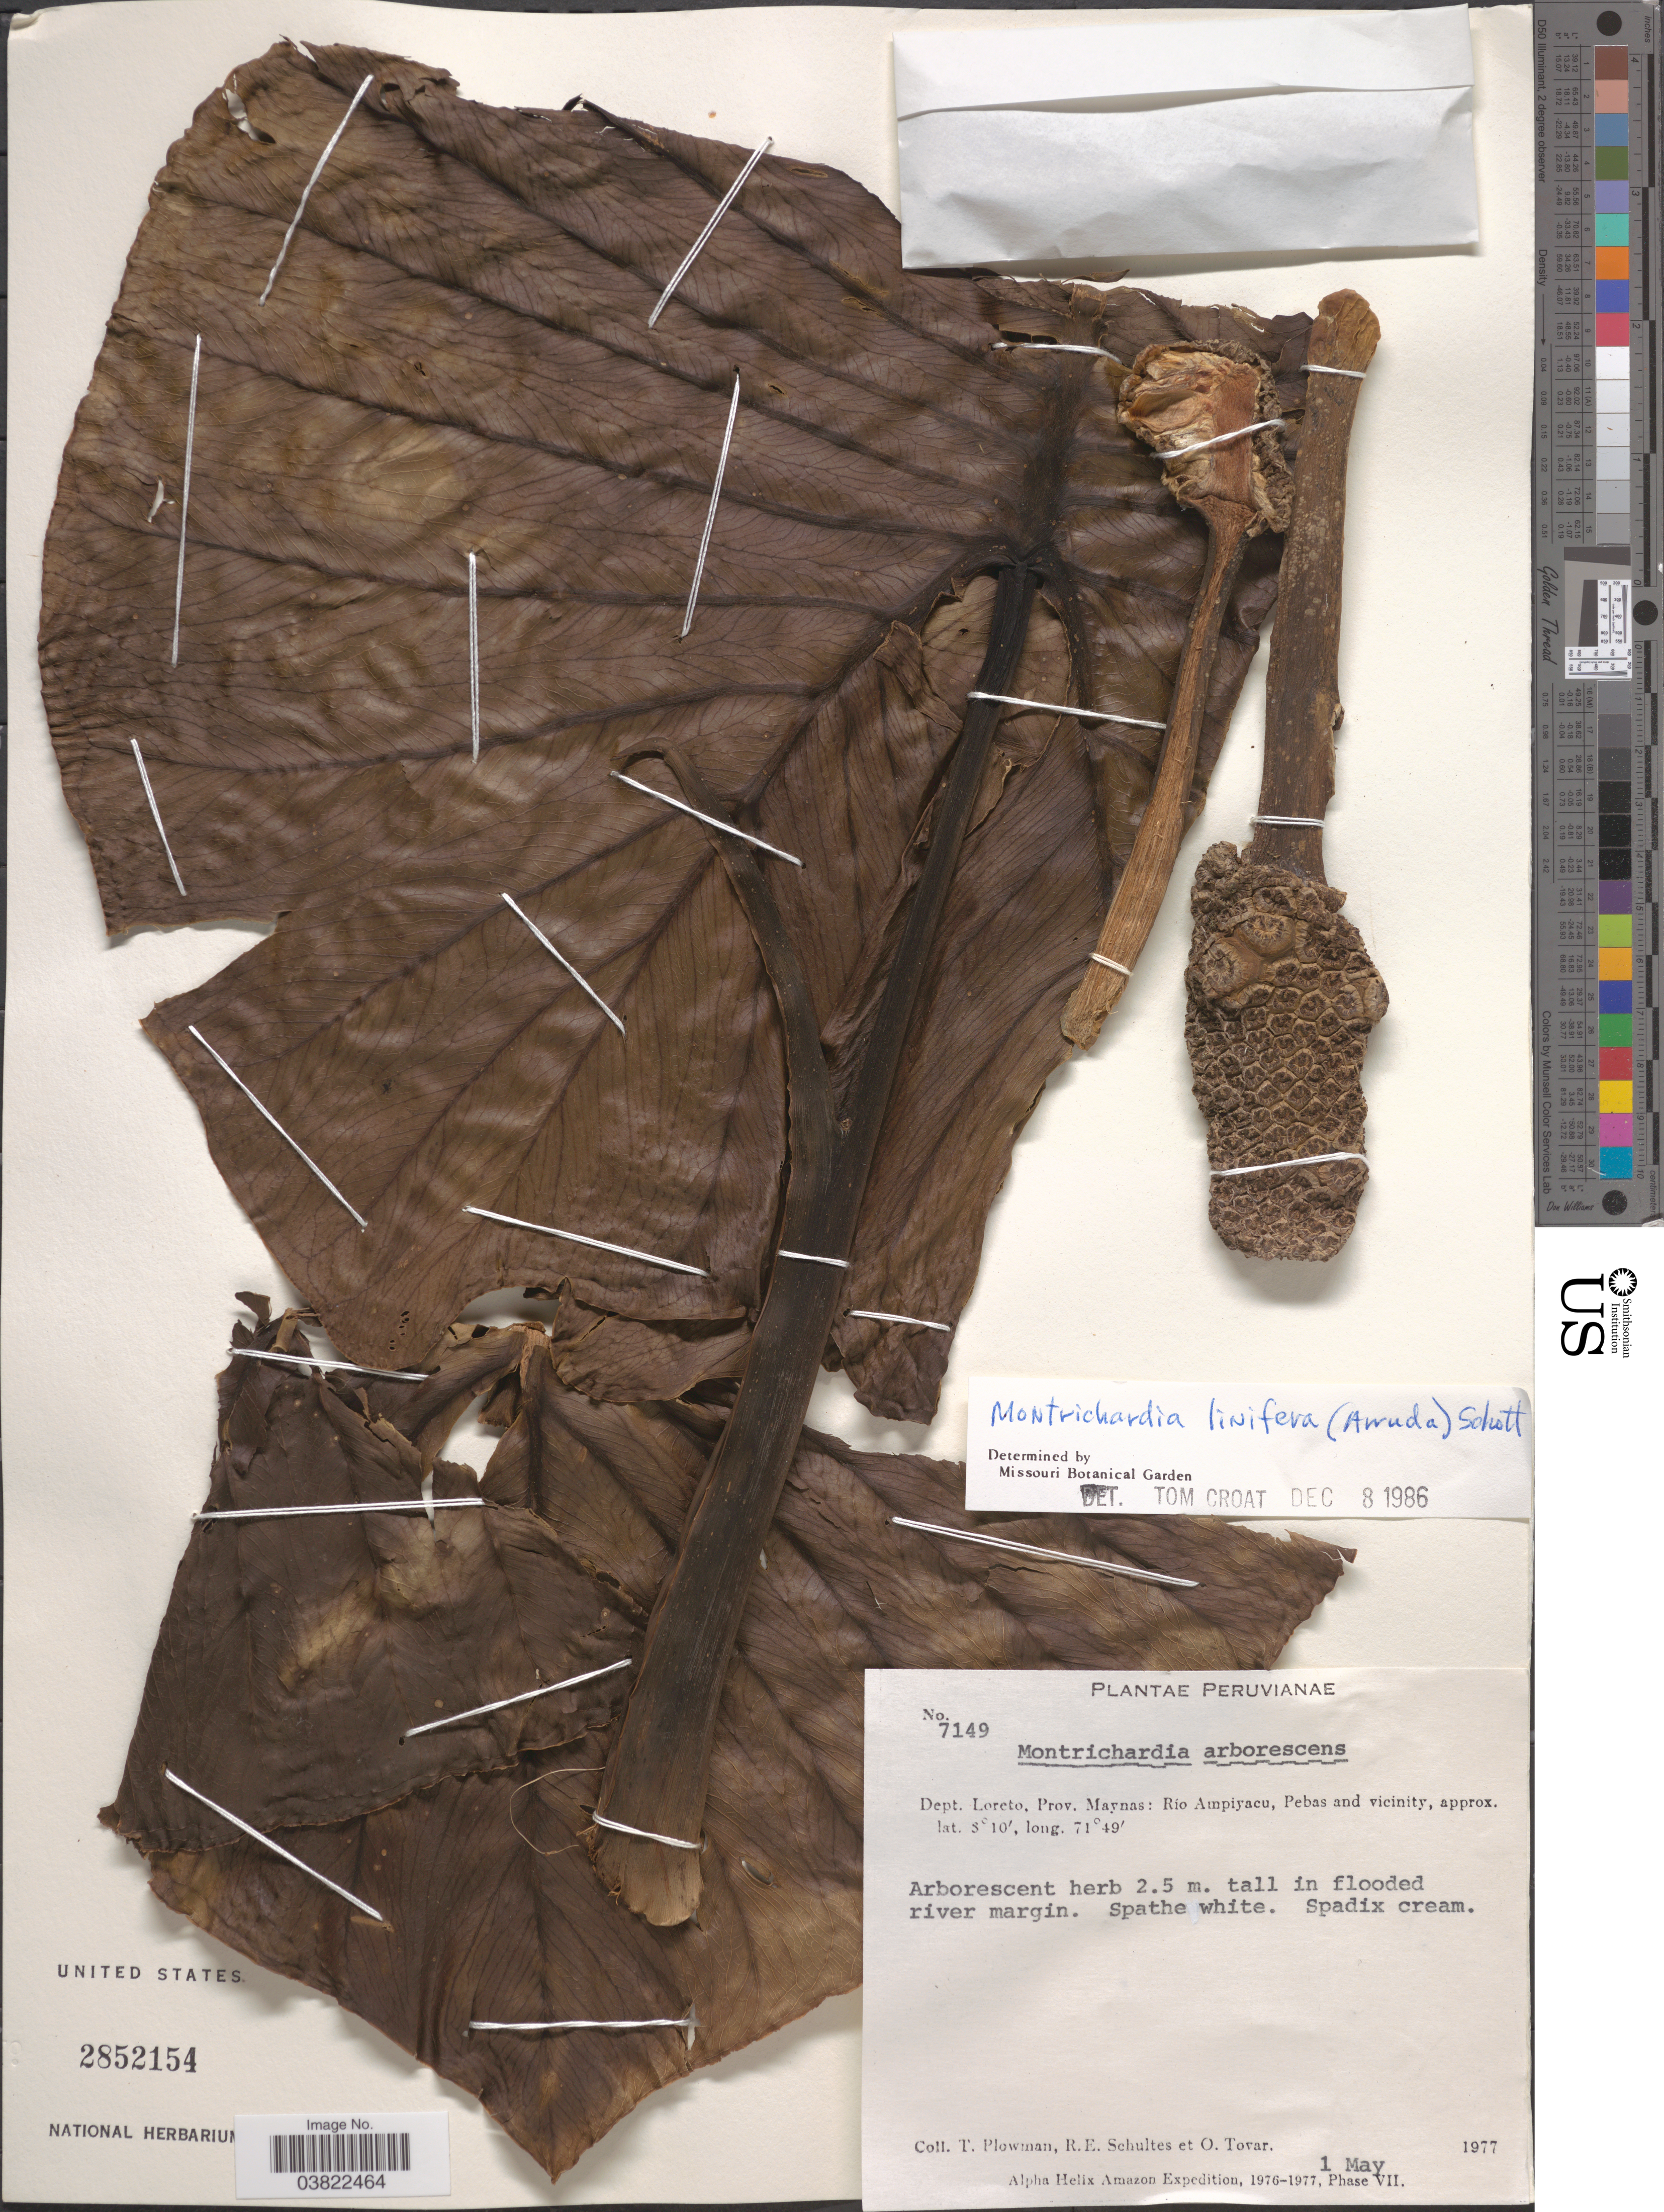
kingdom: Plantae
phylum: Tracheophyta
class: Liliopsida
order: Alismatales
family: Araceae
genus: Montrichardia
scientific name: Montrichardia linifera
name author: (Arruda) Schott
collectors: T. Plowman, R. E. Schultes & Ó. Tovar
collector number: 7149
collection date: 1977-05-01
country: Peru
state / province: Loreto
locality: Dept. Loreto, Prov. Maynas: Río Ampiyacu, Pebas and vicinity.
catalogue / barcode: US 2852154